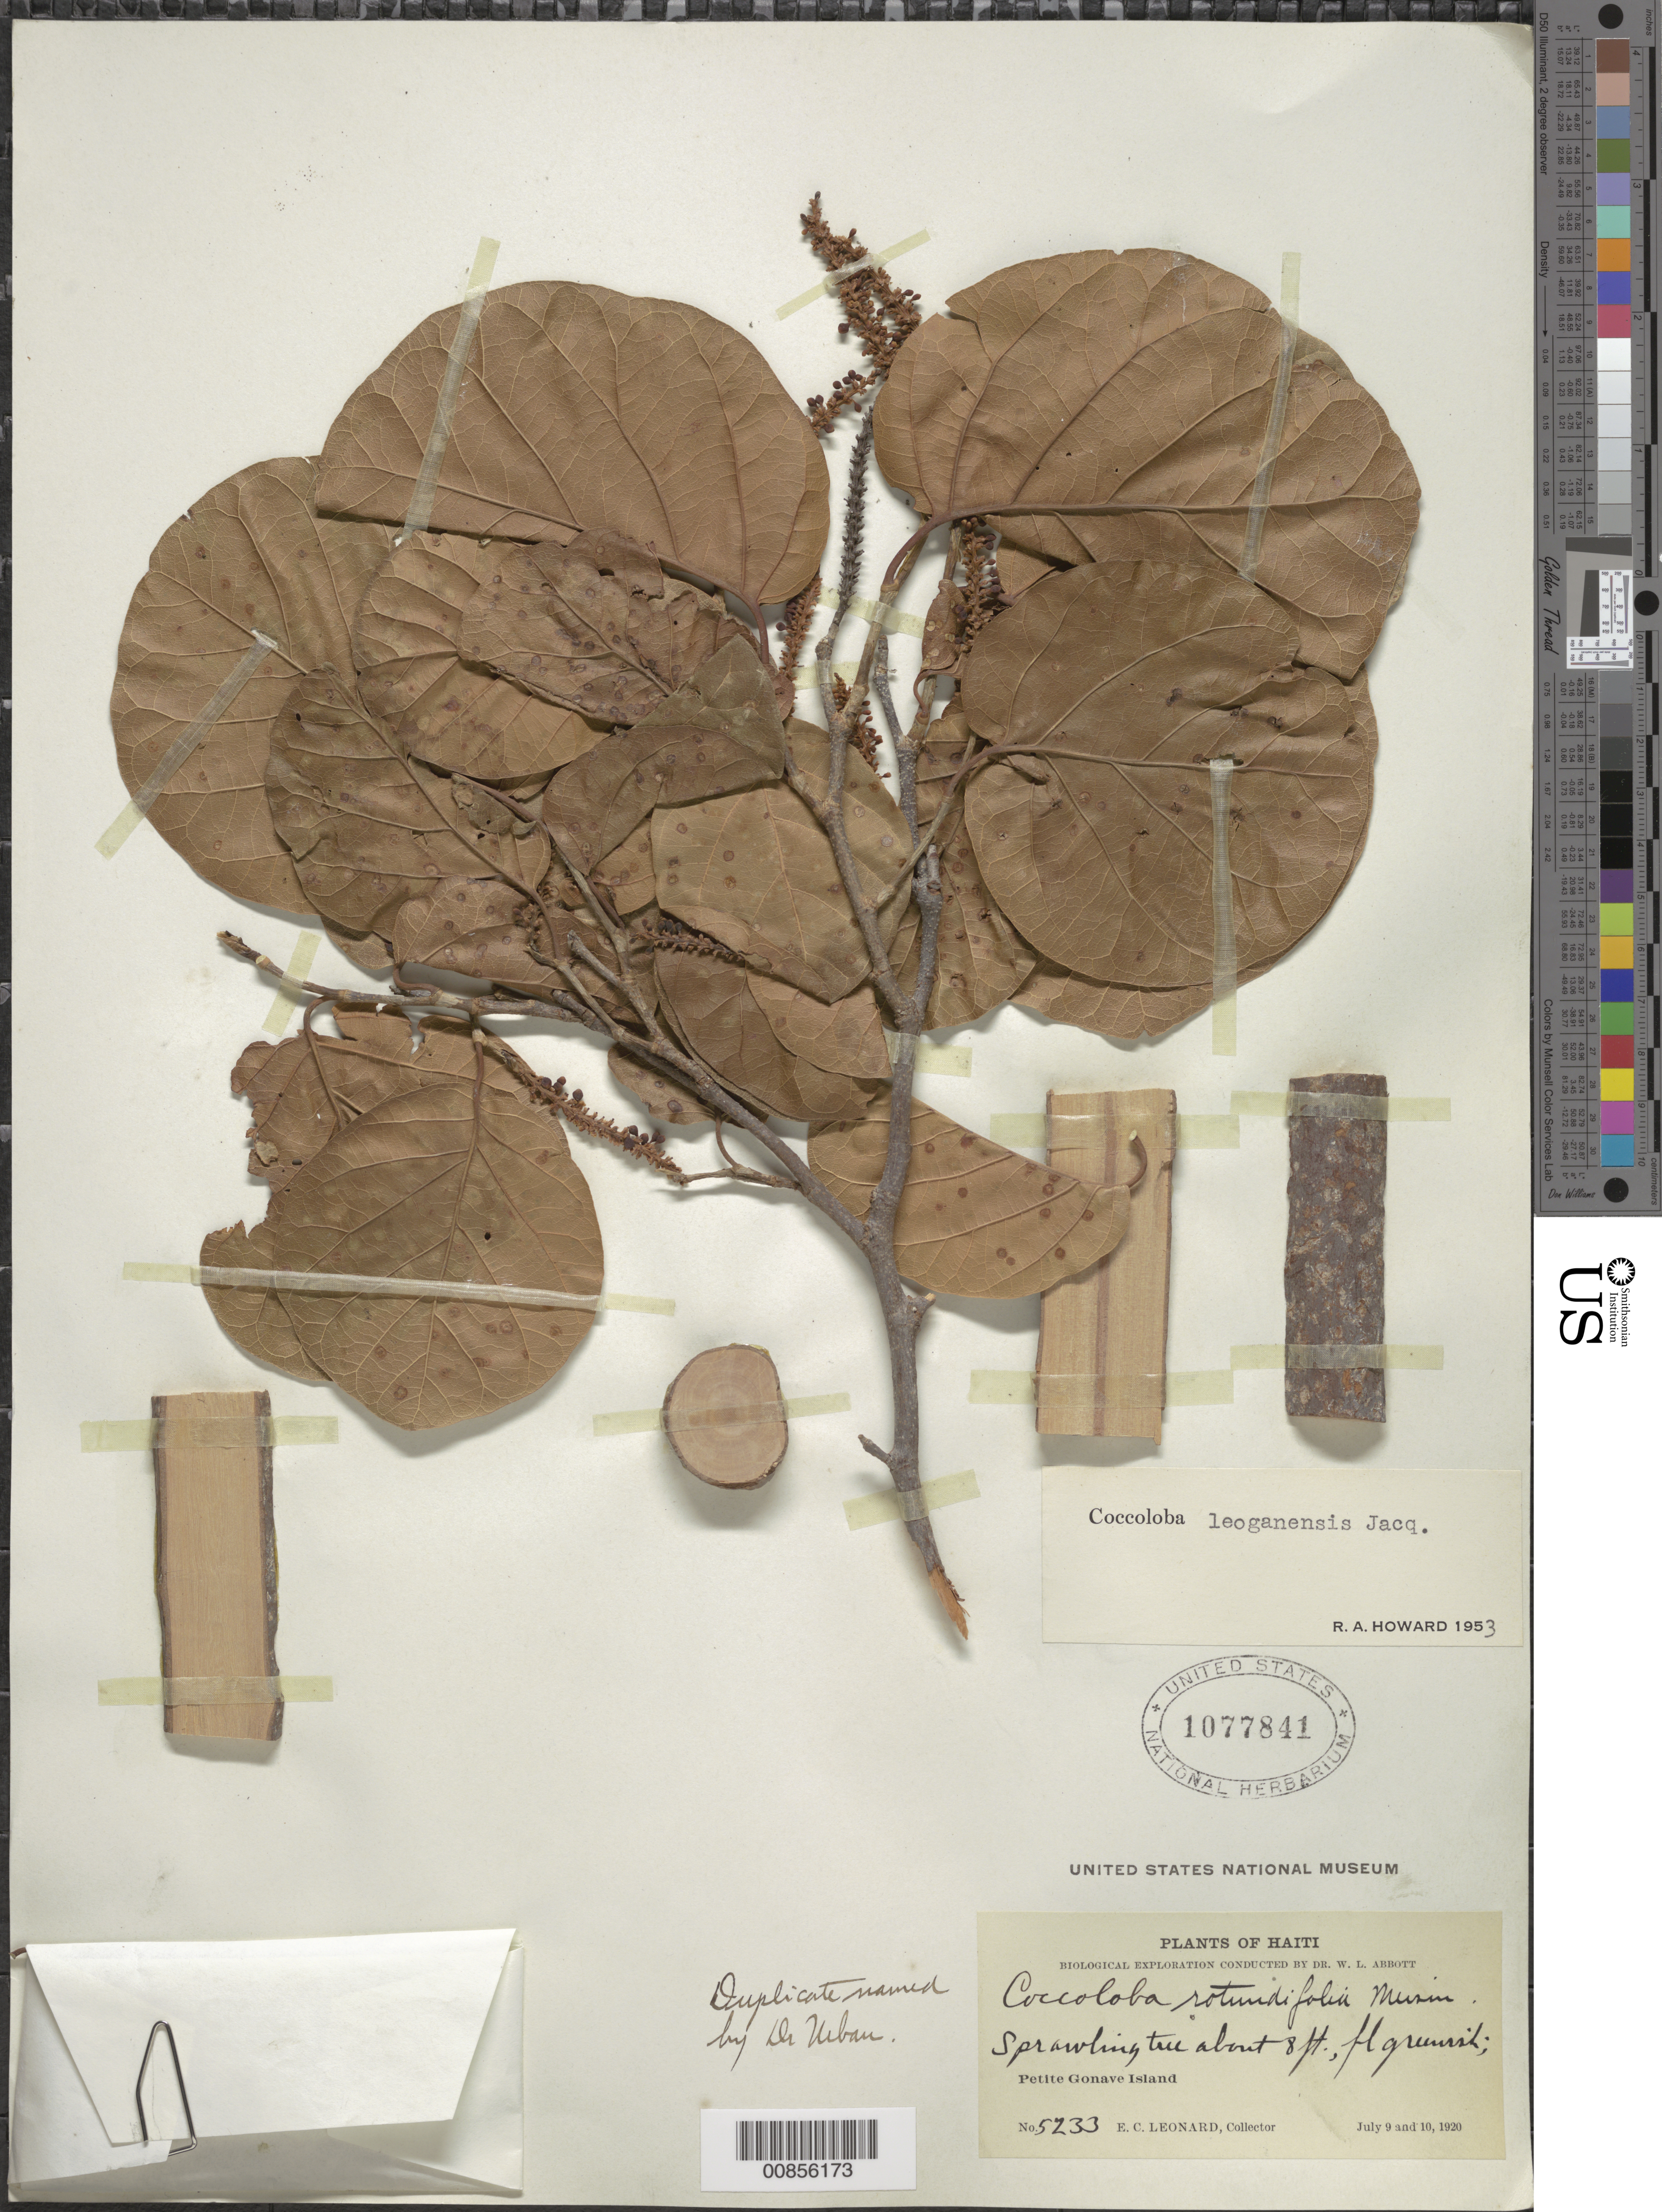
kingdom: Plantae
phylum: Tracheophyta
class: Magnoliopsida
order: Caryophyllales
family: Polygonaceae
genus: Coccoloba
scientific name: Coccoloba leoganensis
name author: Jacq.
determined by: Howard, R. A.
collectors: E. C. Leonard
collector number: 5233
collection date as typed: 09 Jul 1920 to 10 Jul 1920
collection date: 1920-07-09/1920-07-10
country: Haiti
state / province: Ouest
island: Île de la Gonâve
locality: Petite Gonave Island.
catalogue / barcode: US 1077841